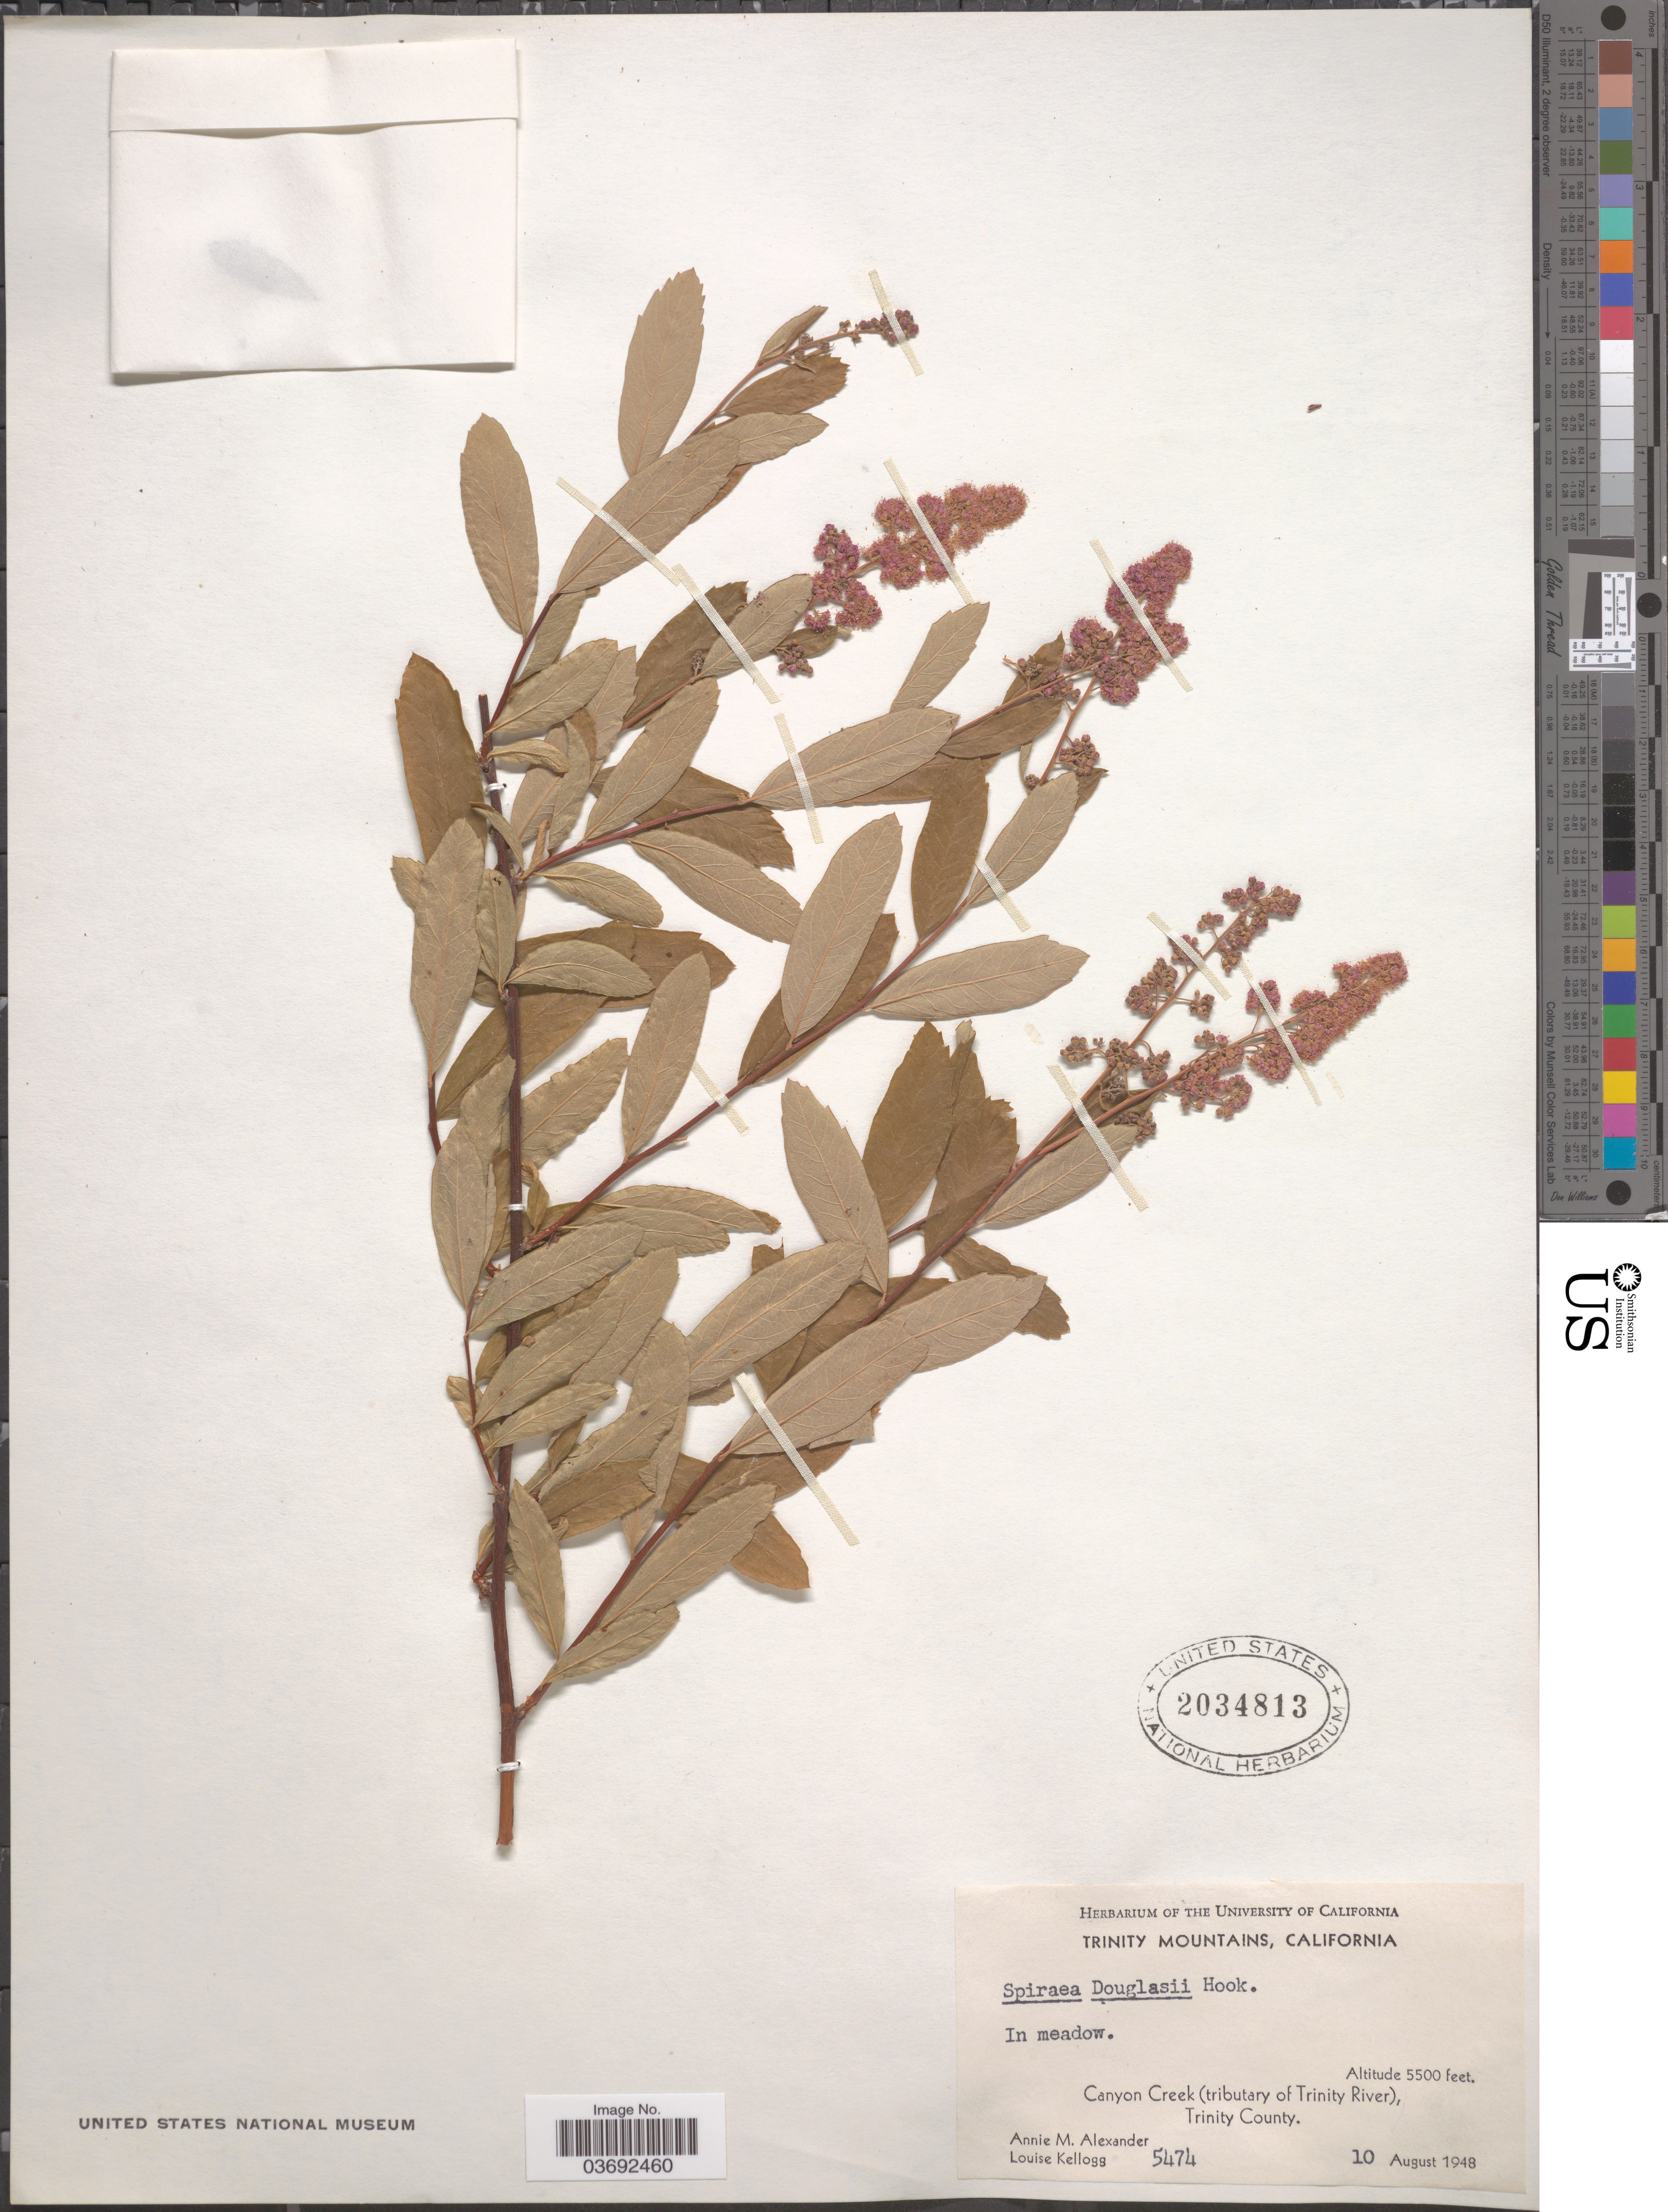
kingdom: Plantae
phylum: Tracheophyta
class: Magnoliopsida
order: Rosales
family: Rosaceae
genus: Spiraea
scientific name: Spiraea douglasii var. menziesii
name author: (Hook.) C. Presl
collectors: A. M. Alexander & L. Kellogg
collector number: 5474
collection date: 1948-08-10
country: United States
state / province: California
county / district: Trinity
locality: Trinity Mountains. Canyon Creek (tributary of Trinity River), Trinity County.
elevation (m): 1676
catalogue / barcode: US 2034813